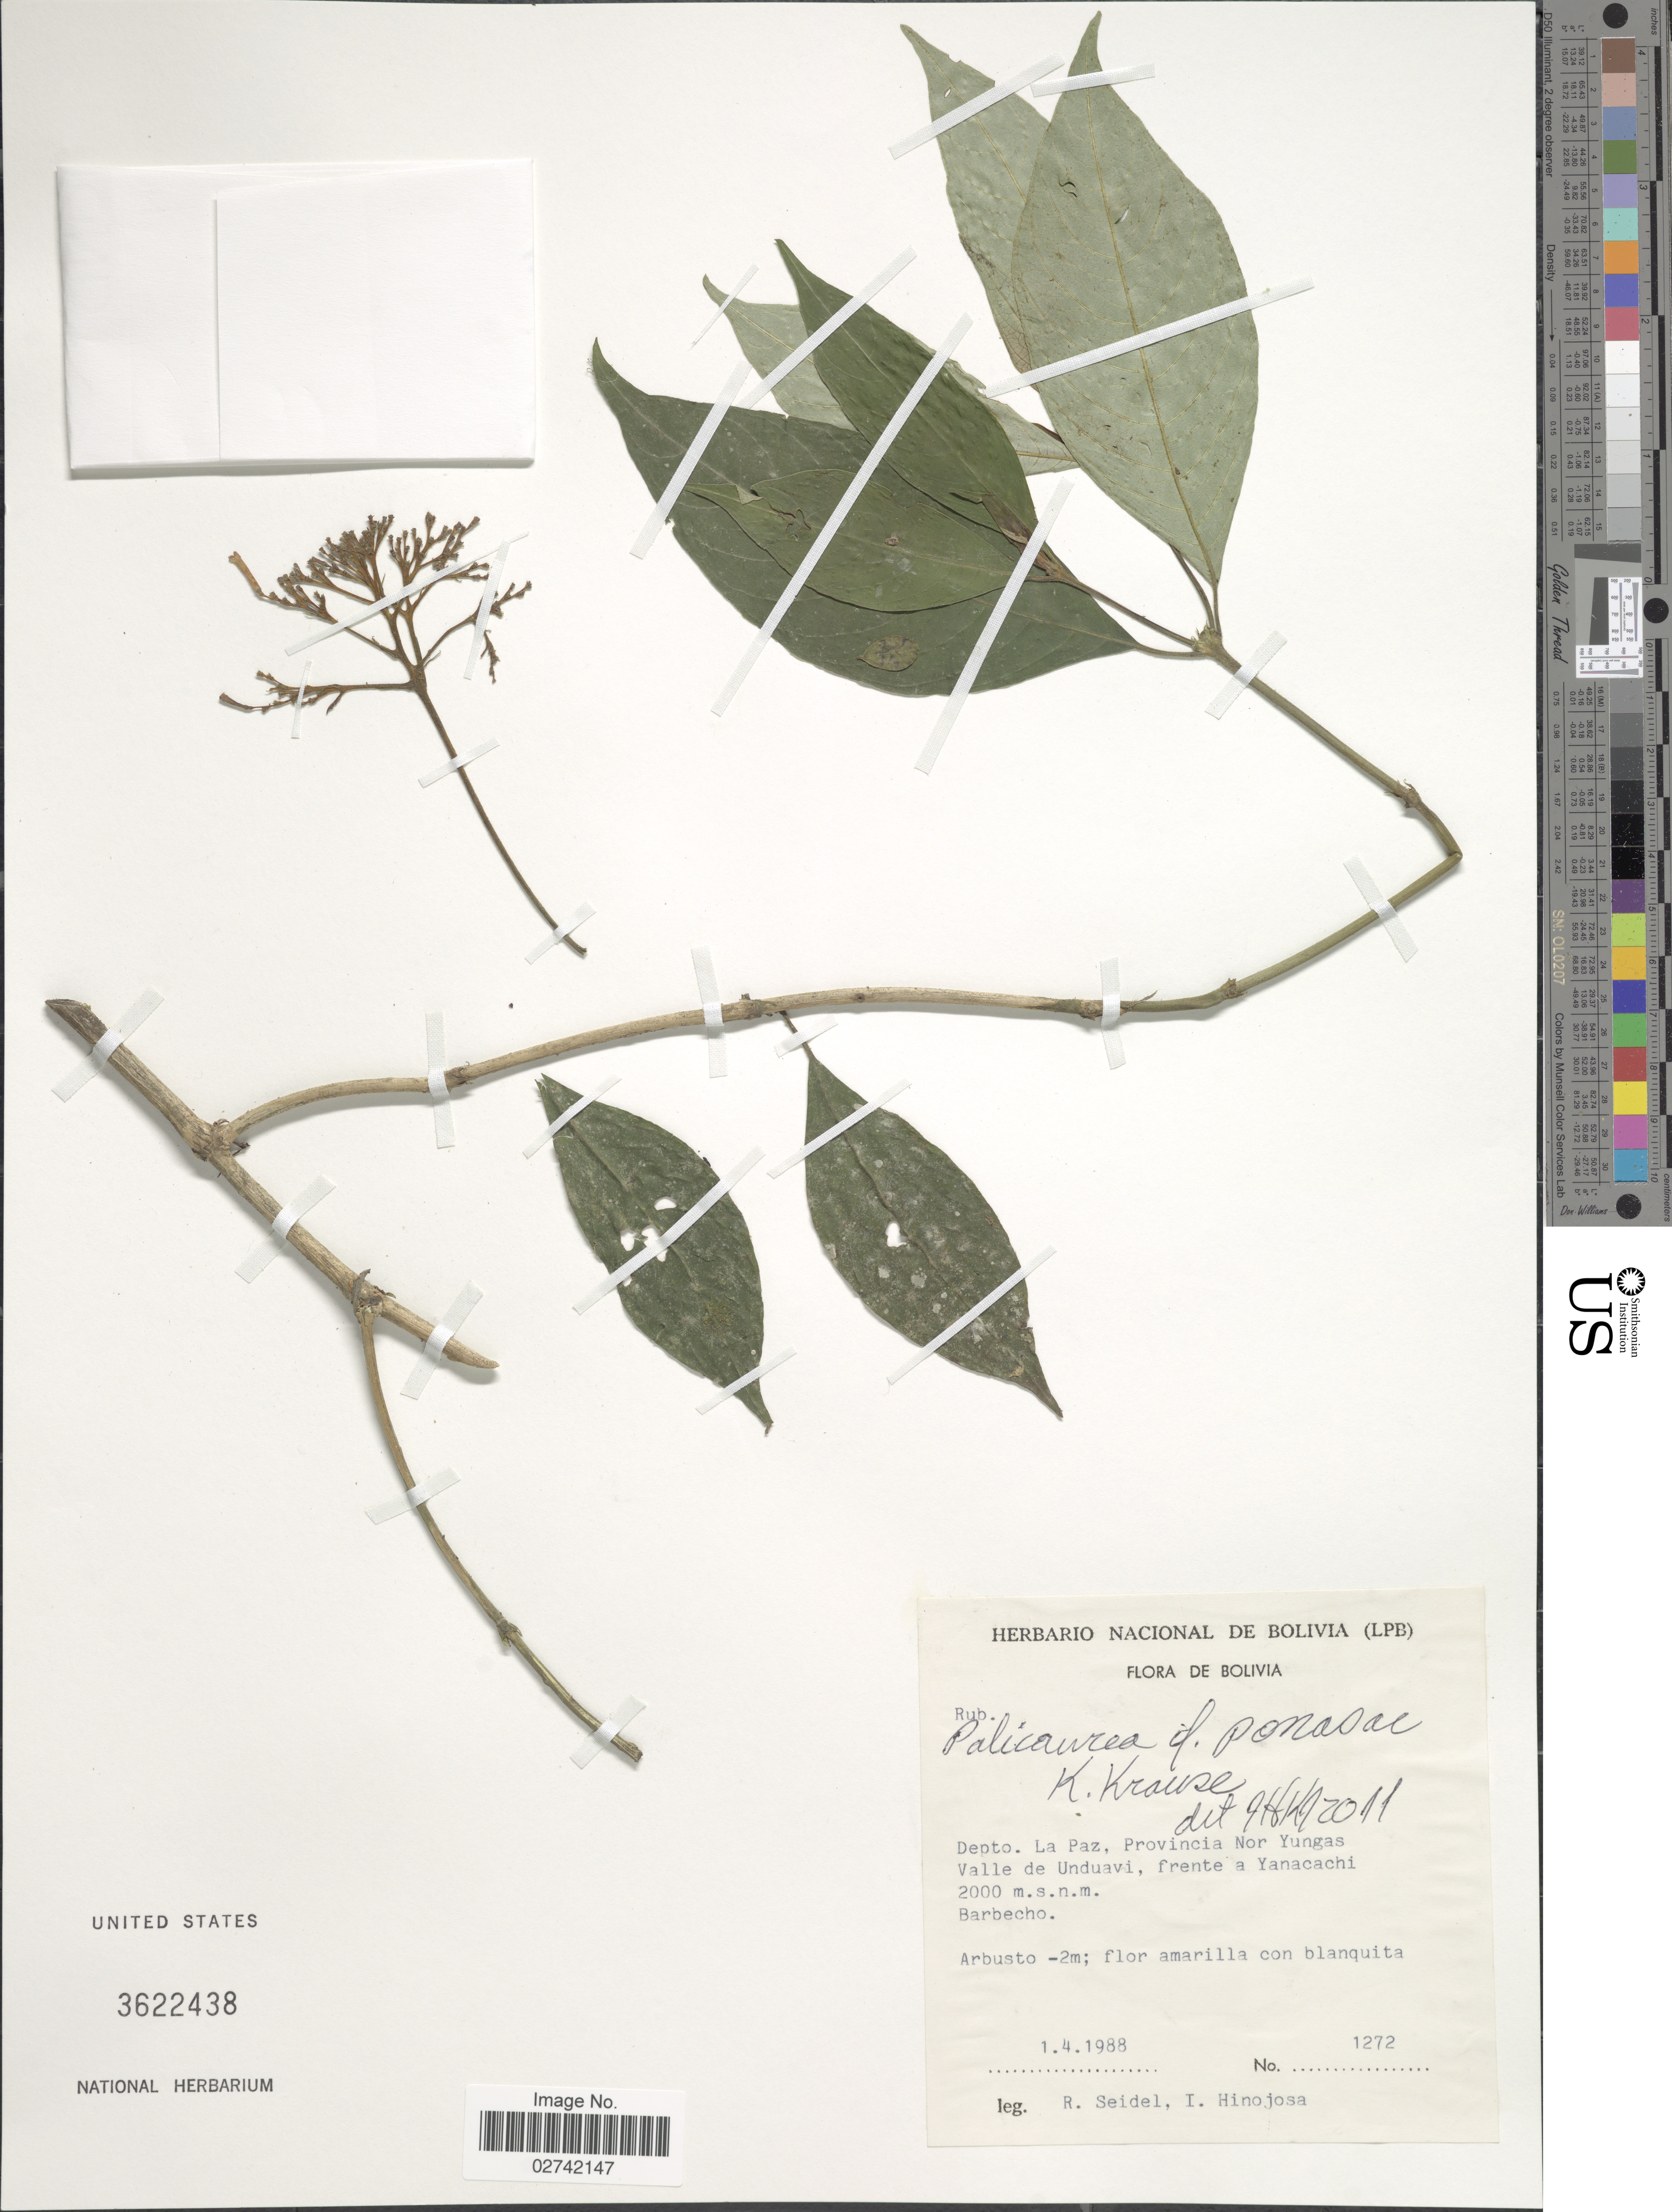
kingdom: Plantae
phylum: Tracheophyta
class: Magnoliopsida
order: Gentianales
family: Rubiaceae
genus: Palicourea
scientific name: Palicourea ponasae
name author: K. Krause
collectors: R. Seidel & I. Hinojosa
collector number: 1272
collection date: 1988-04-01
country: Bolivia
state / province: La Paz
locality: Depto. La Paz, Provincia Nor Yungas, Valle de Unduavi, frent a Yanacachi, Barbecho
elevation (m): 2000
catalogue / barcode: US 3622438